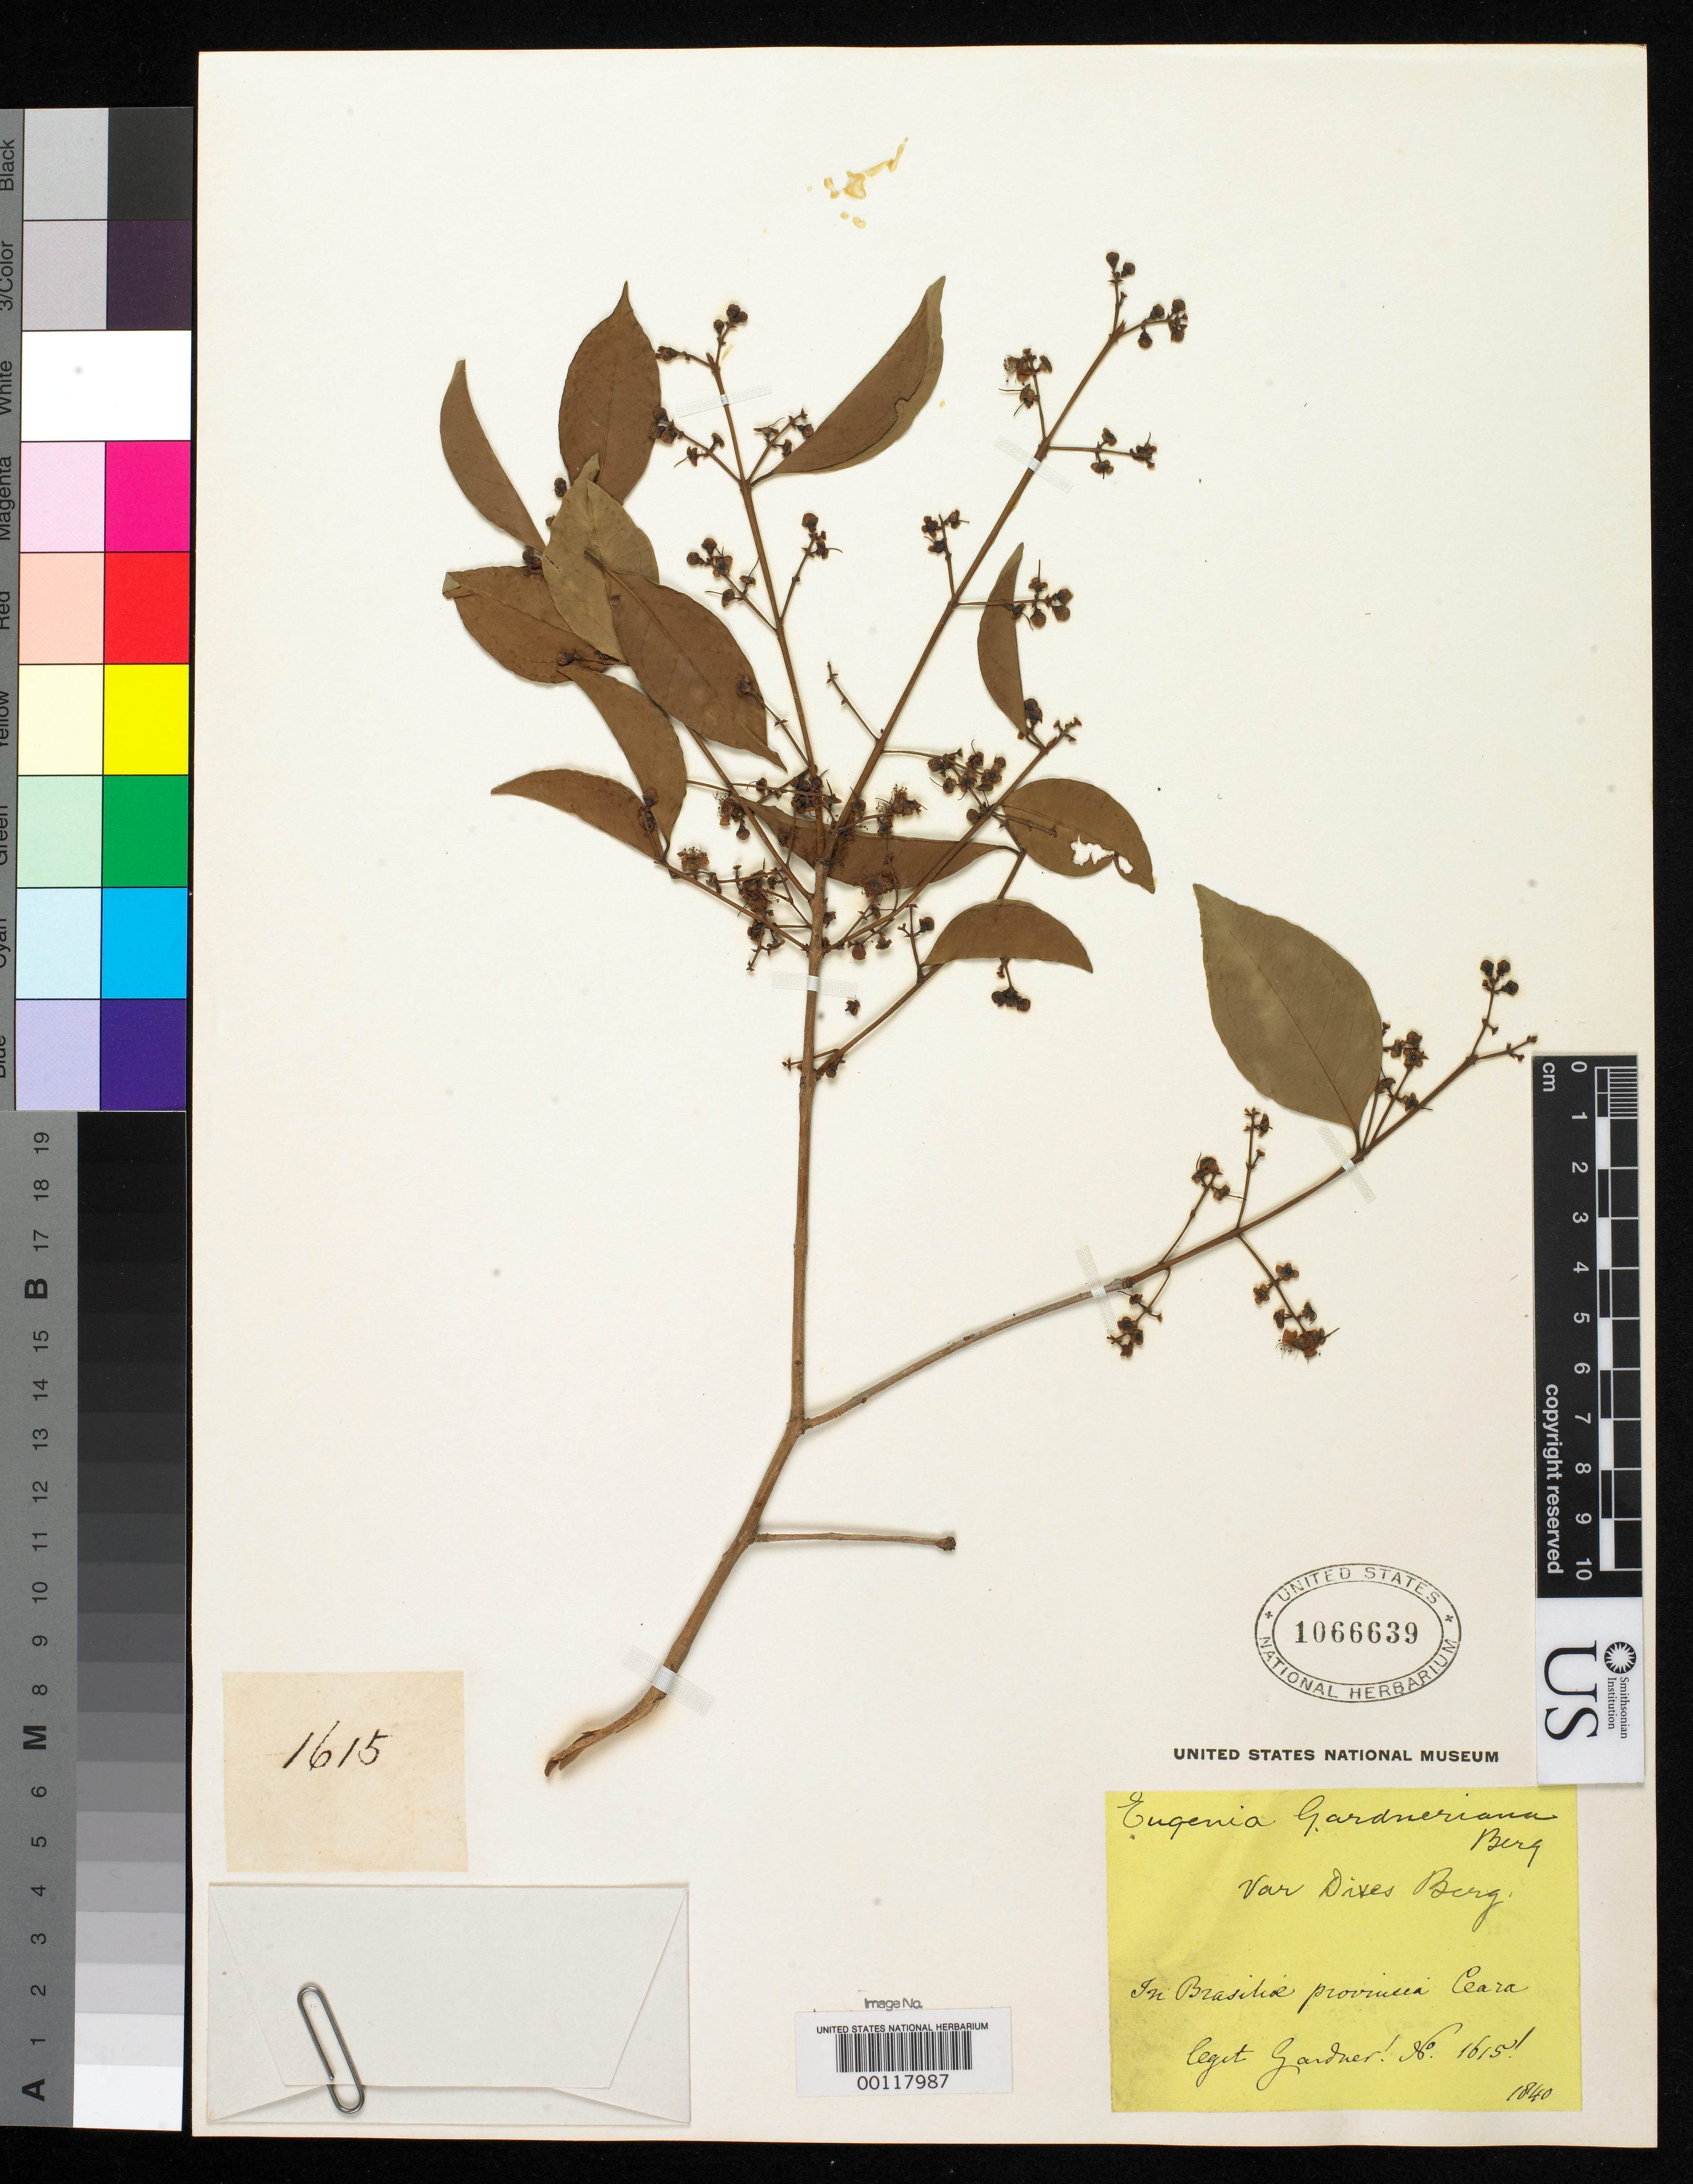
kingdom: Plantae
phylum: Tracheophyta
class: Magnoliopsida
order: Myrtales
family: Myrtaceae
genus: Eugenia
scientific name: Eugenia gardneriana var. dives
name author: O. Berg in Mart.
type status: Isotype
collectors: G. Gardner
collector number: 1615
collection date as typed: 1840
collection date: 1840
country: Brazil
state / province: Ceará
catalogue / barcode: US 1066639